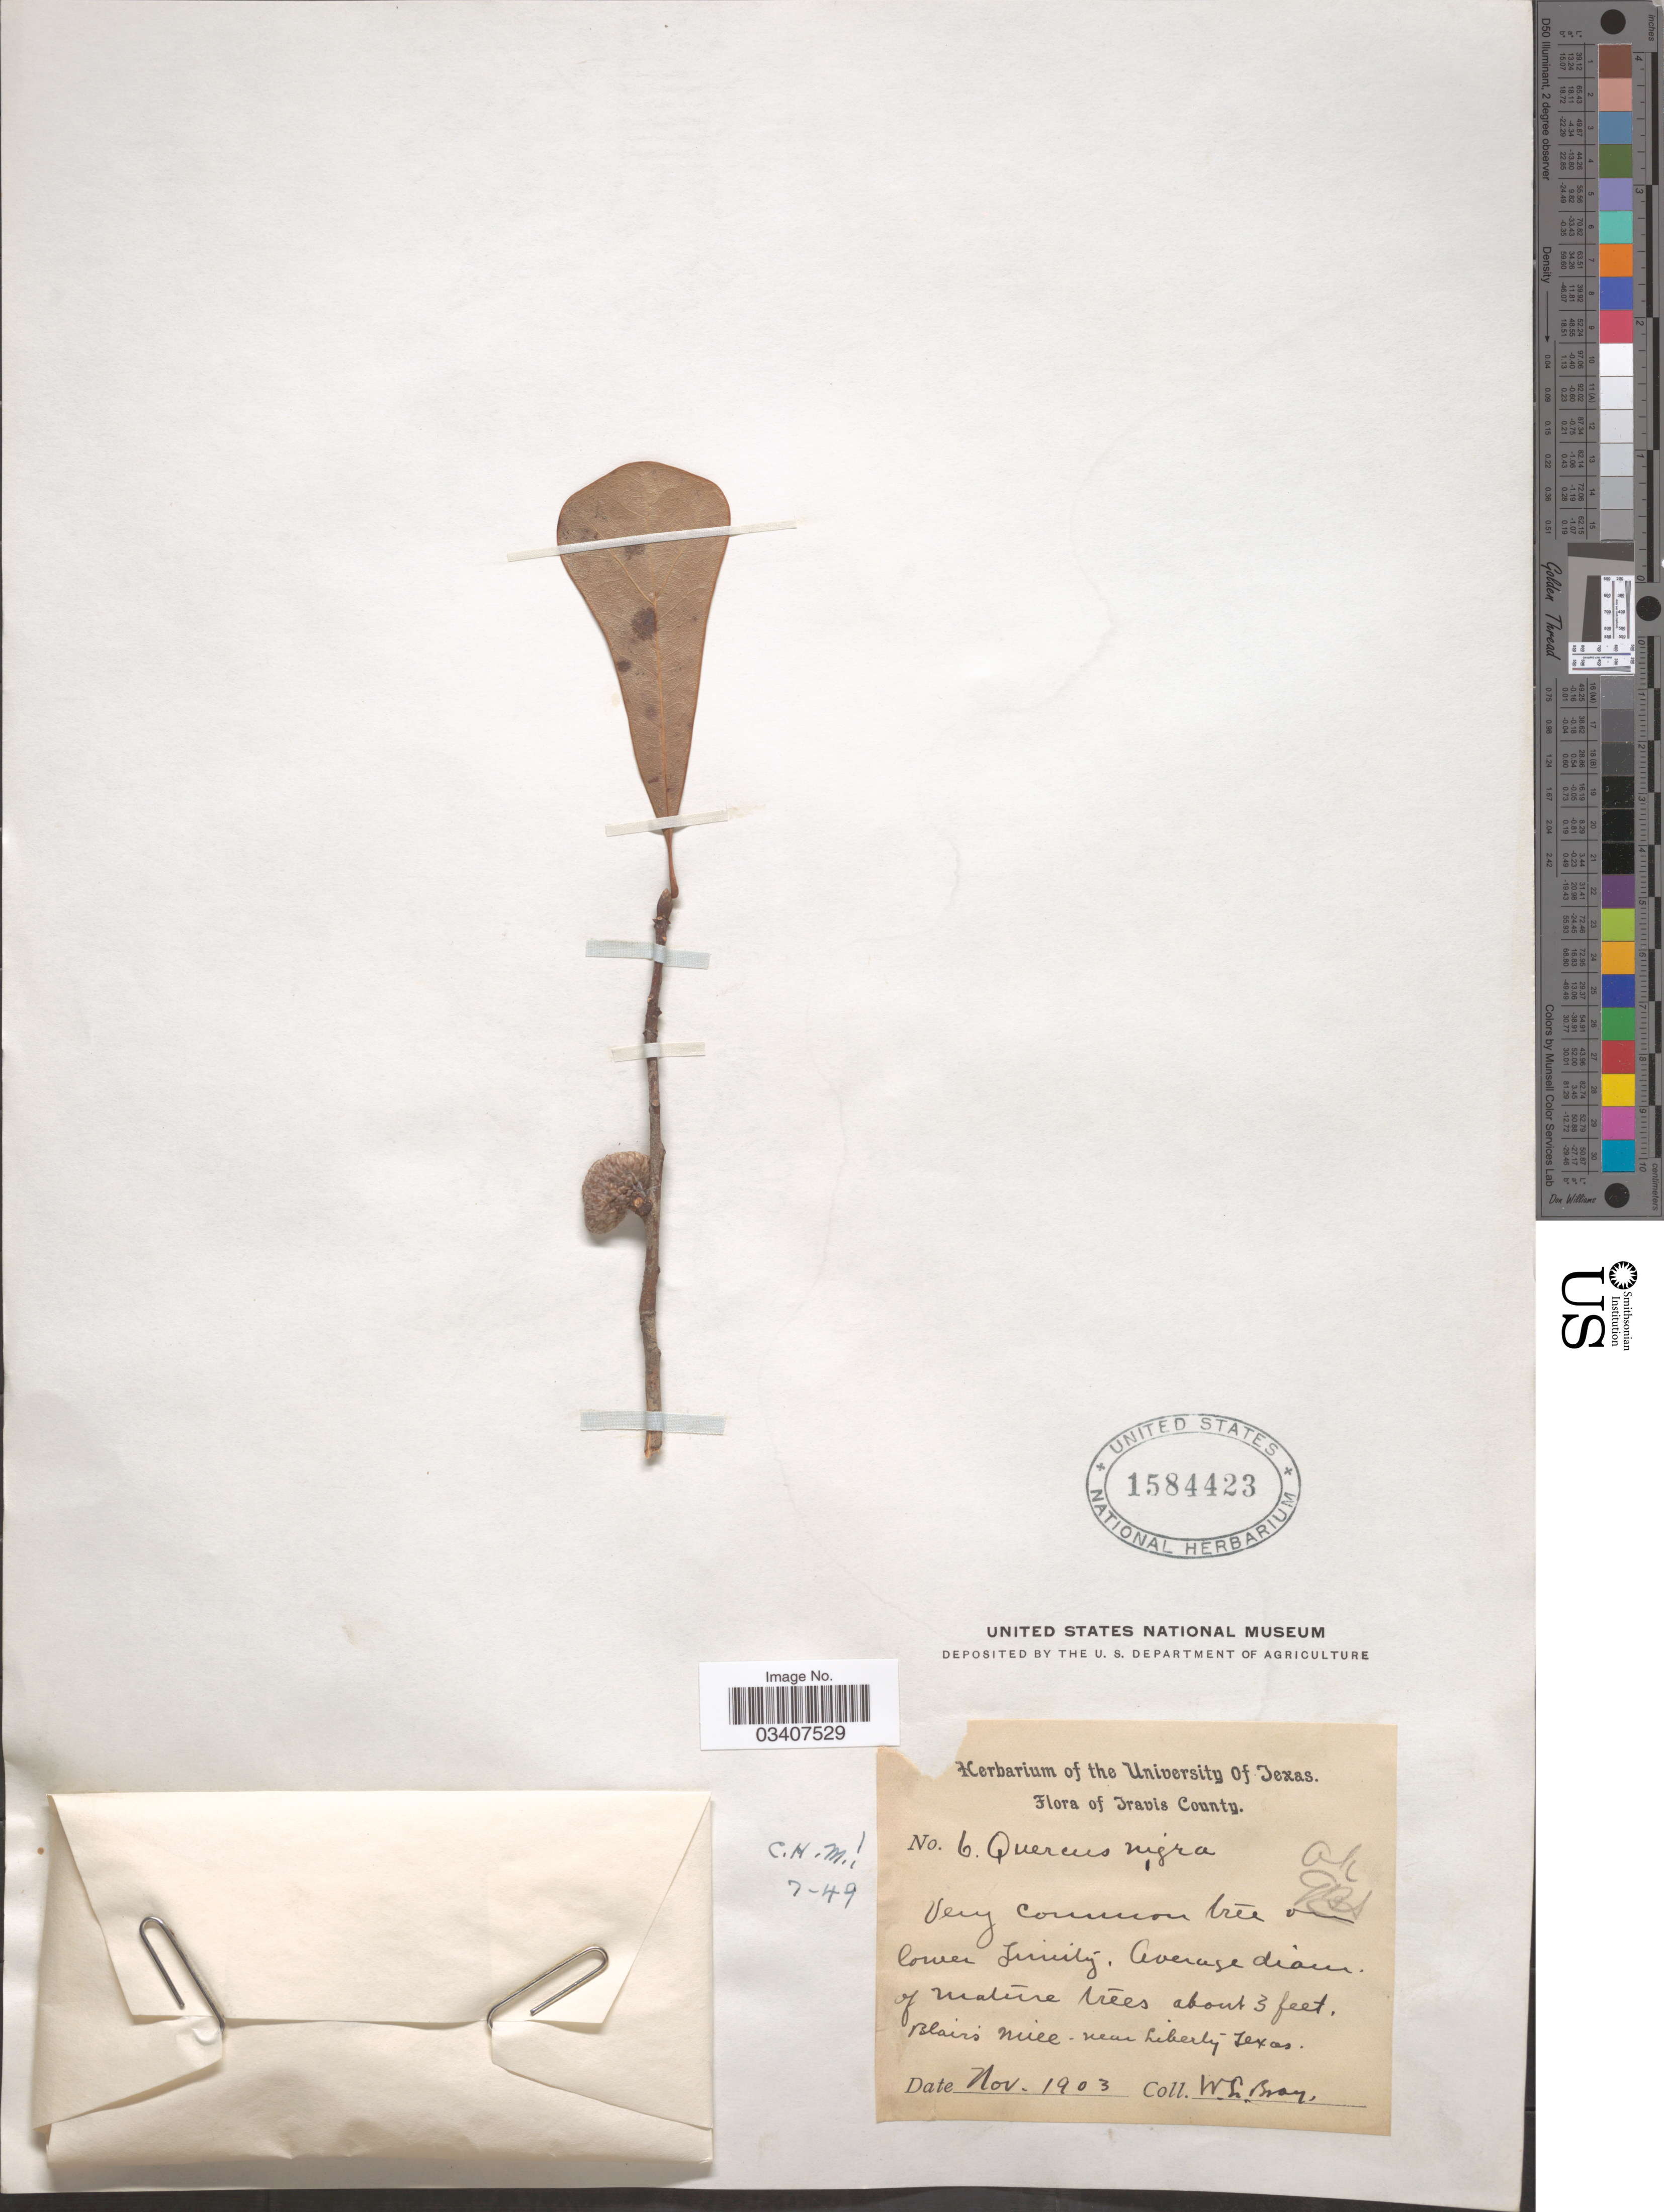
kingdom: Plantae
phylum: Tracheophyta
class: Magnoliopsida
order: Fagales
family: Fagaceae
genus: Quercus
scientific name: Quercus nigra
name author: L.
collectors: W. L. Bray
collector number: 6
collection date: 1903-11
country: United States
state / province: Texas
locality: Travis County. Blairs Mill - near Liberty.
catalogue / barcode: US 1584423